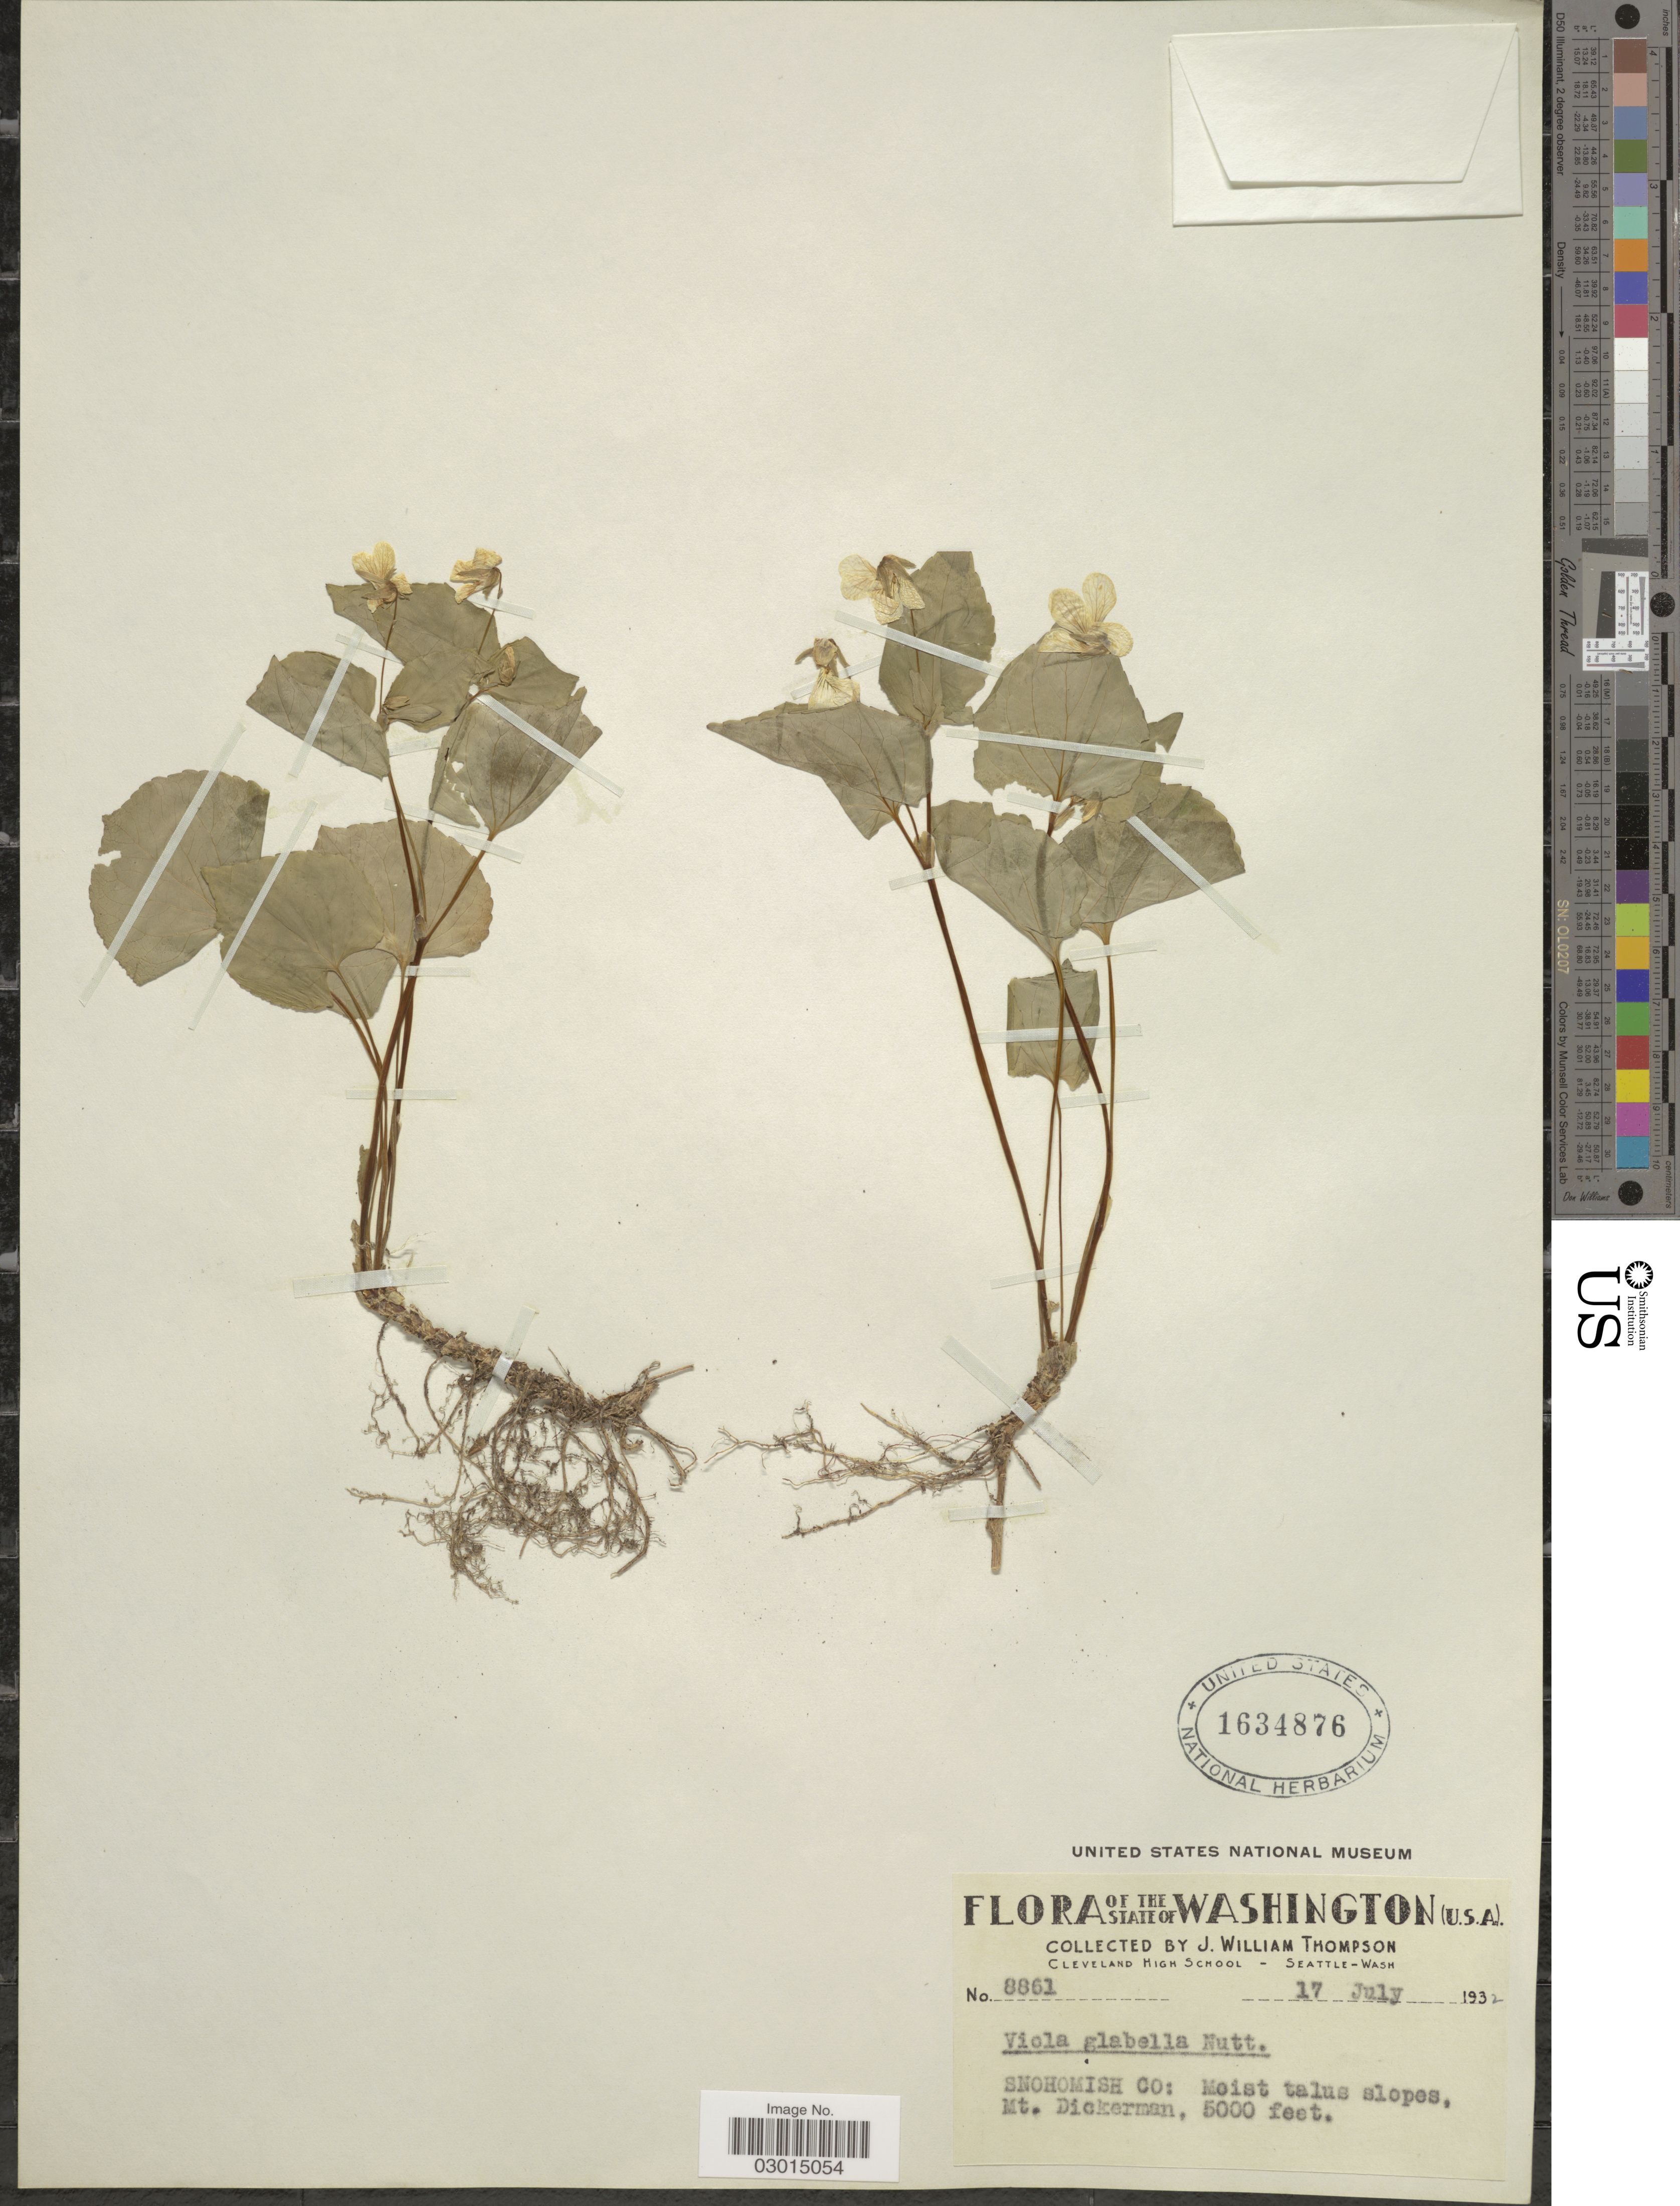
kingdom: Plantae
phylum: Tracheophyta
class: Magnoliopsida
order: Malpighiales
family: Violaceae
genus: Viola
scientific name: Viola glabella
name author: Nutt.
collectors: J. W. Thompson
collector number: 8861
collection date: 1932-07-17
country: United States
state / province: Washington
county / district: Snohomish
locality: Snohomish Co: Moist talus slopes, Mt. Dickerman.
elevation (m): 1524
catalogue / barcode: US 1634876